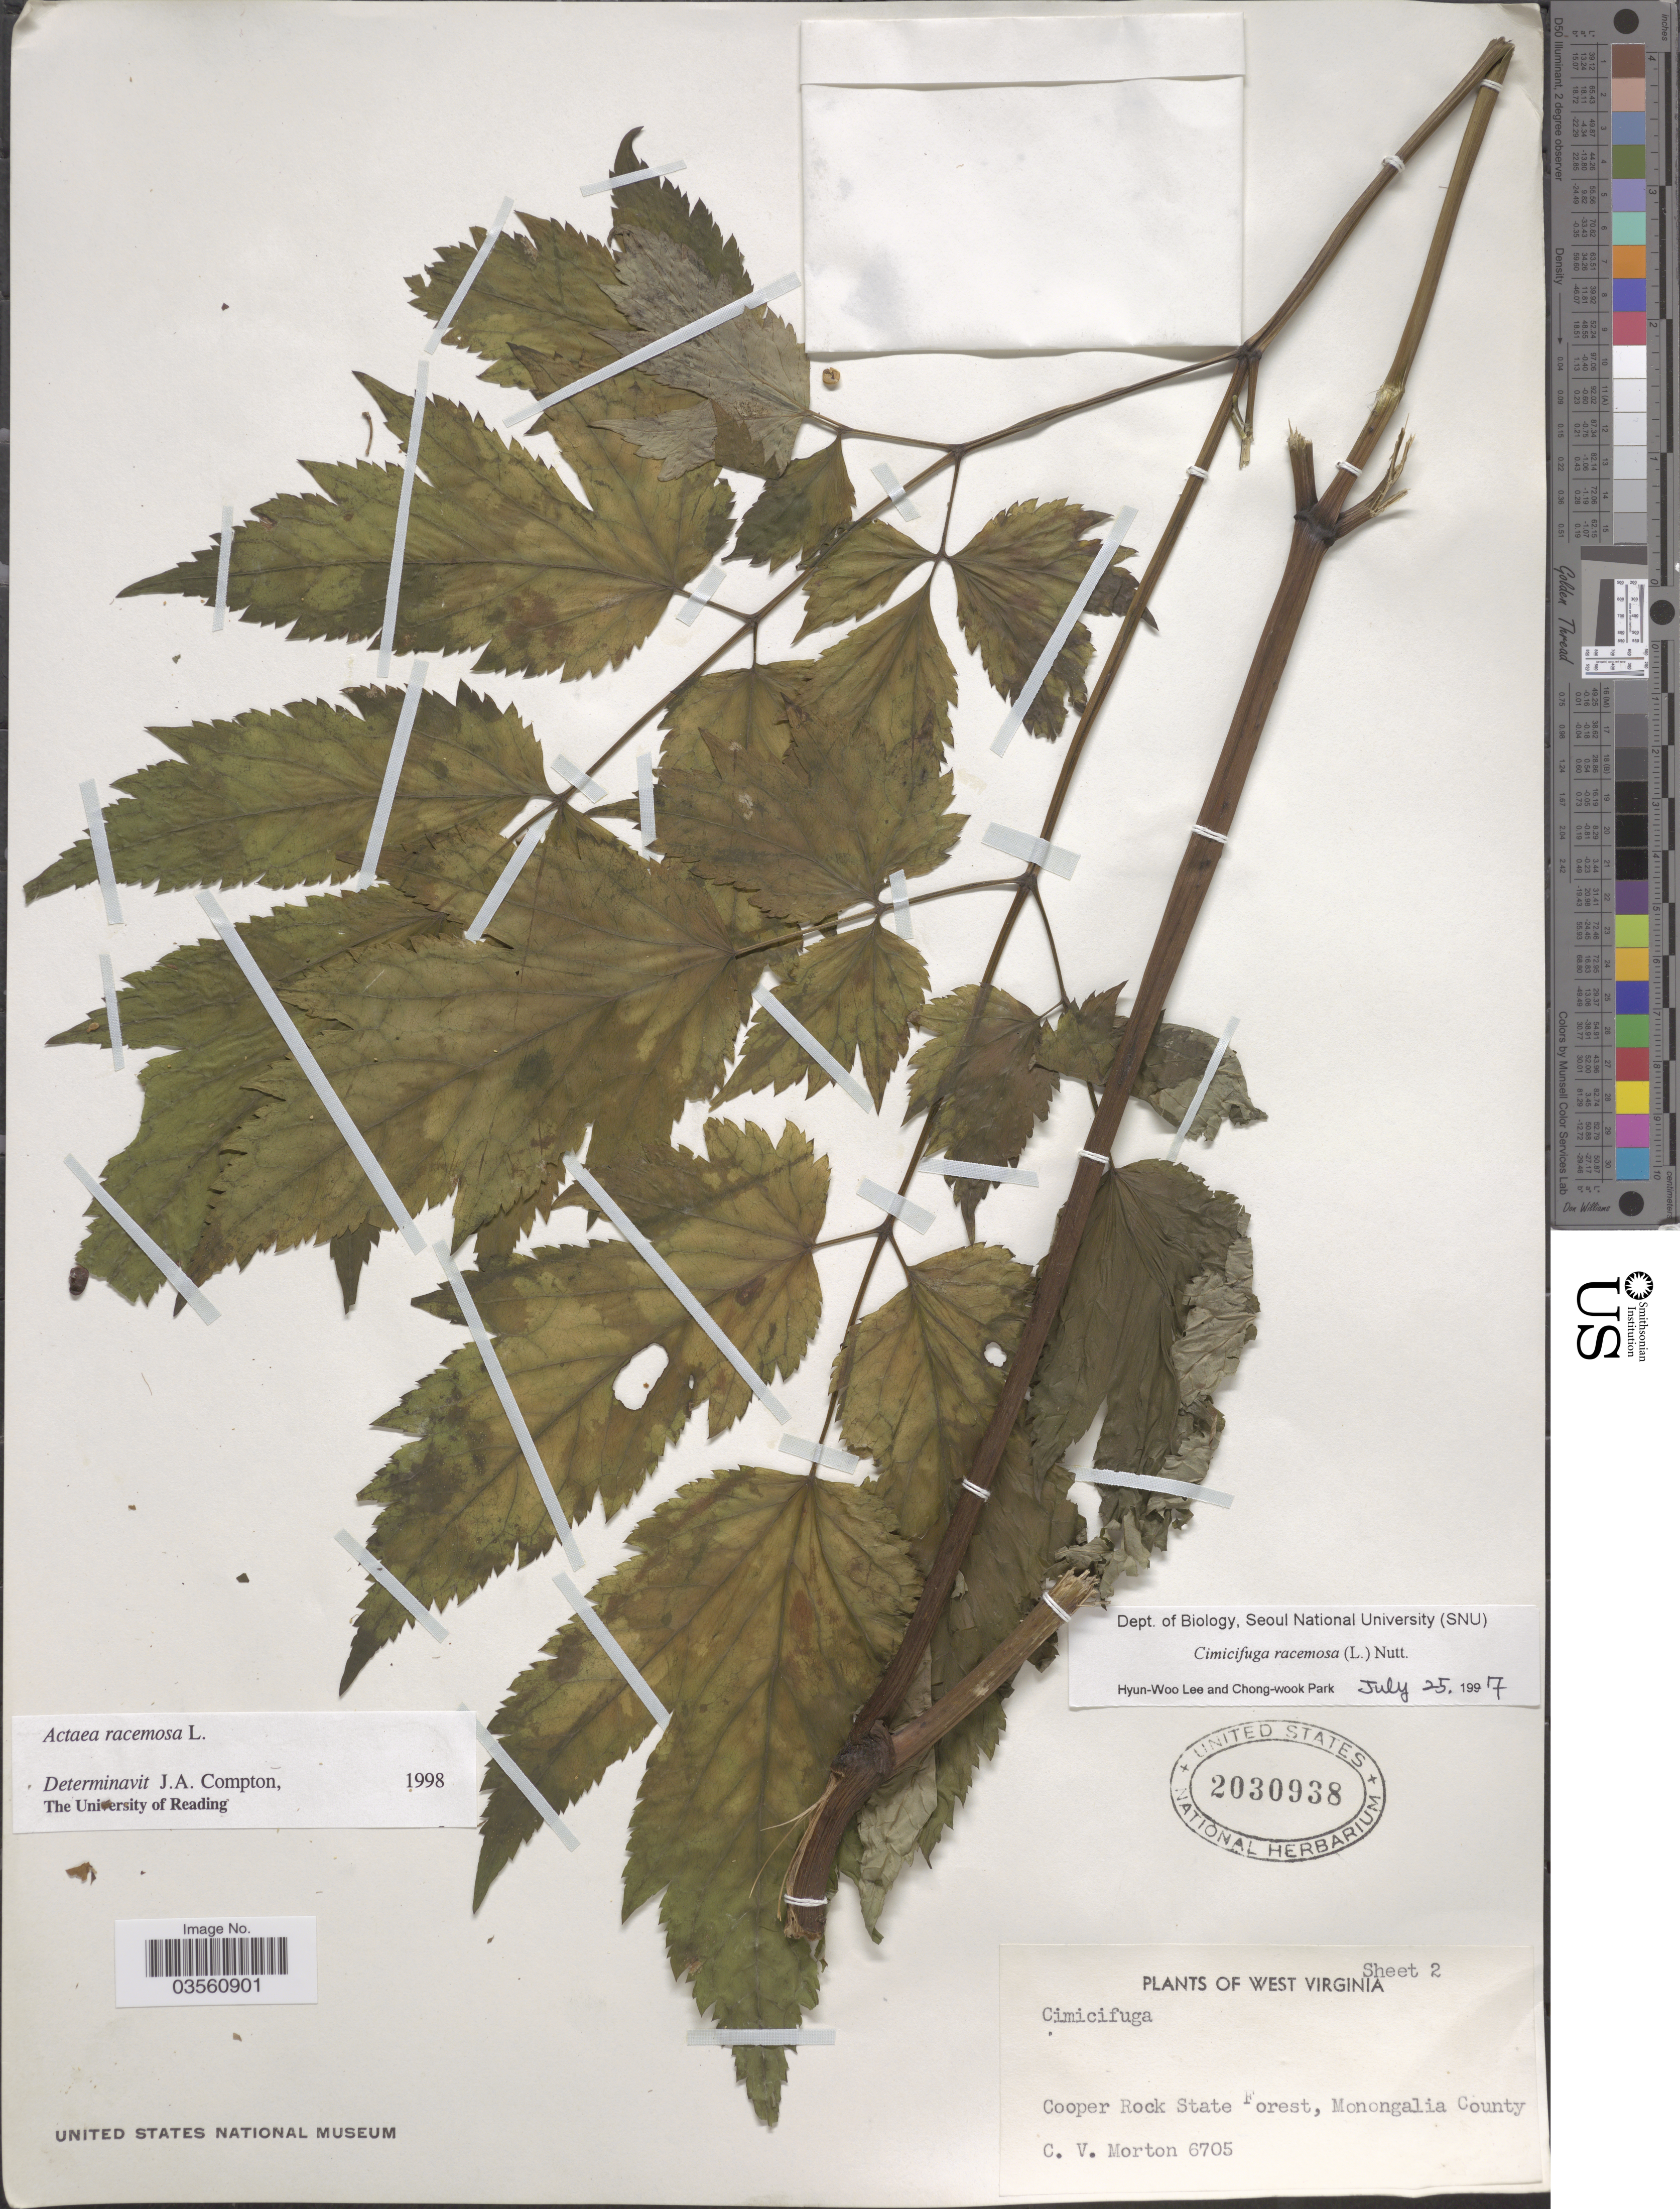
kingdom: Plantae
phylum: Tracheophyta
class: Magnoliopsida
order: Ranunculales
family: Ranunculaceae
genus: Actaea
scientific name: Actaea racemosa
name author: L.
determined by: Compton, J. A.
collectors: C. V. Morton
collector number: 6705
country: United States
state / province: West Virginia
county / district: Monongalia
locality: Cooper Rock State Forest, Monongalia County.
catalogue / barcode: US 2030938